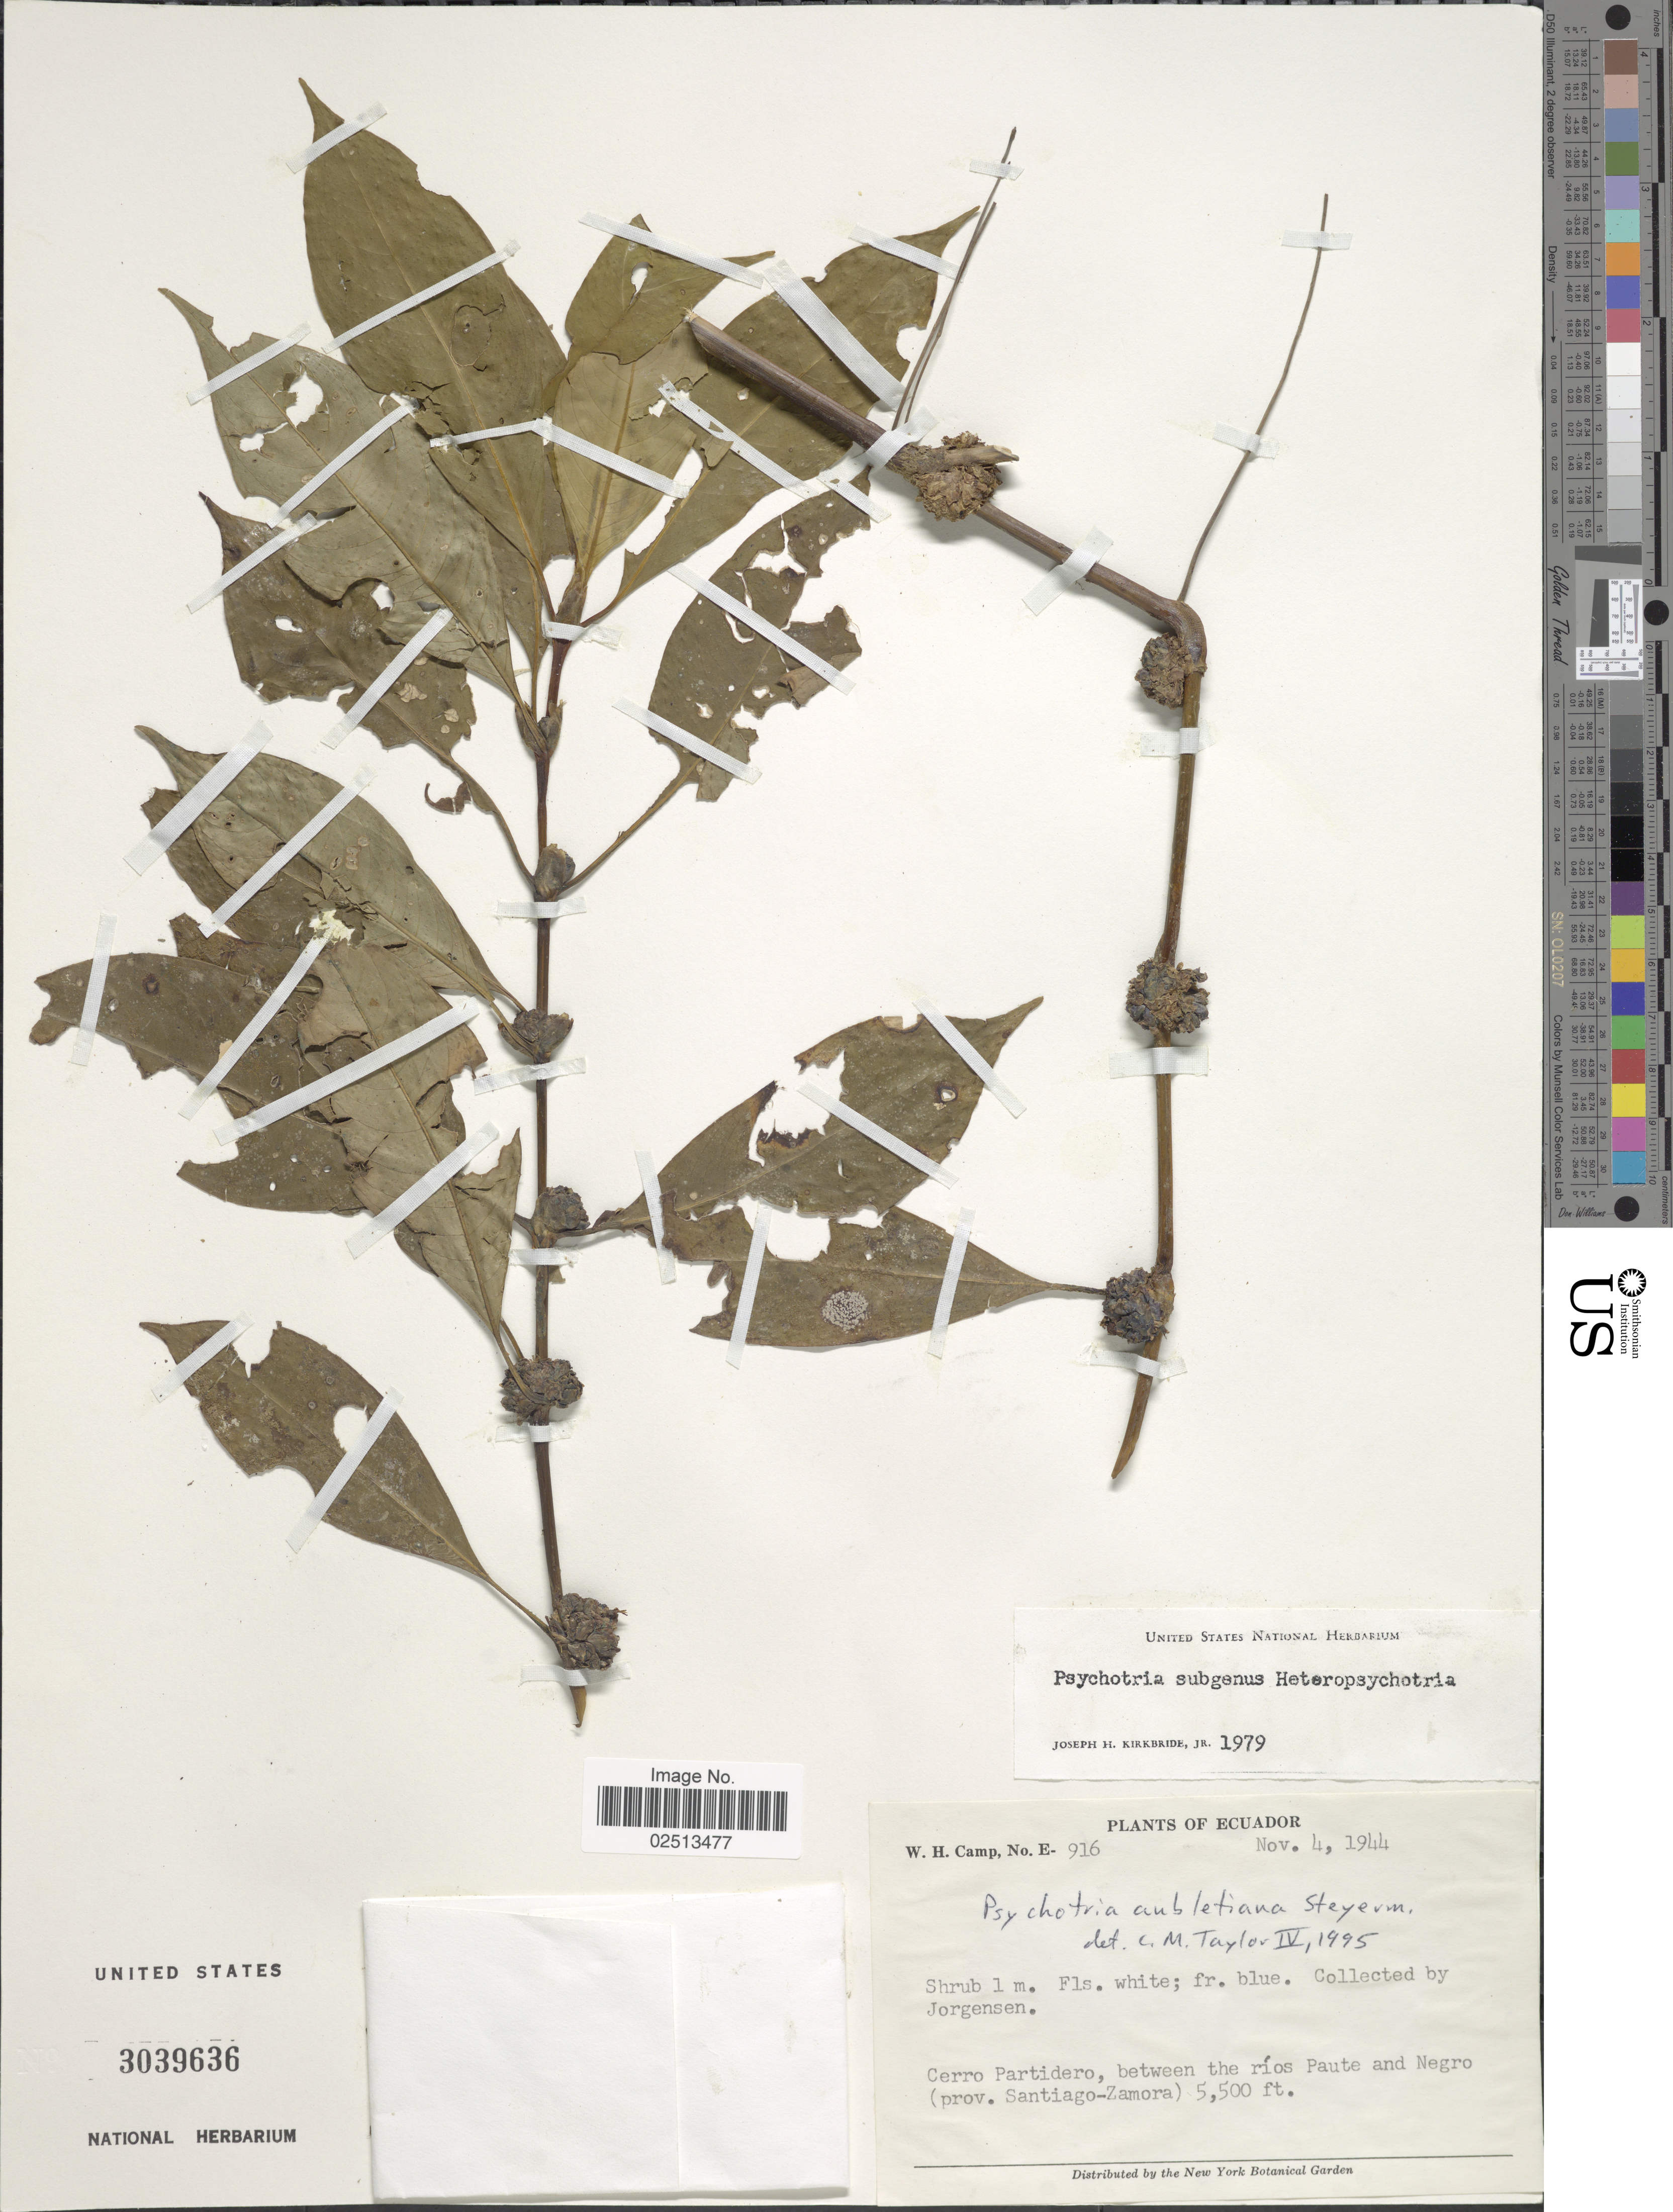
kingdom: Plantae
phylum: Tracheophyta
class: Magnoliopsida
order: Gentianales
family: Rubiaceae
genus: Psychotria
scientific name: Psychotria aubletiana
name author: Steyerm.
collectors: W. H. Camp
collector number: E-916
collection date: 1944-11-04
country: Ecuador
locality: Cerro Partidero, between the ríos Paute and Negro (prov. Santiago-Zamora)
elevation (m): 1676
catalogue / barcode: US 3039636